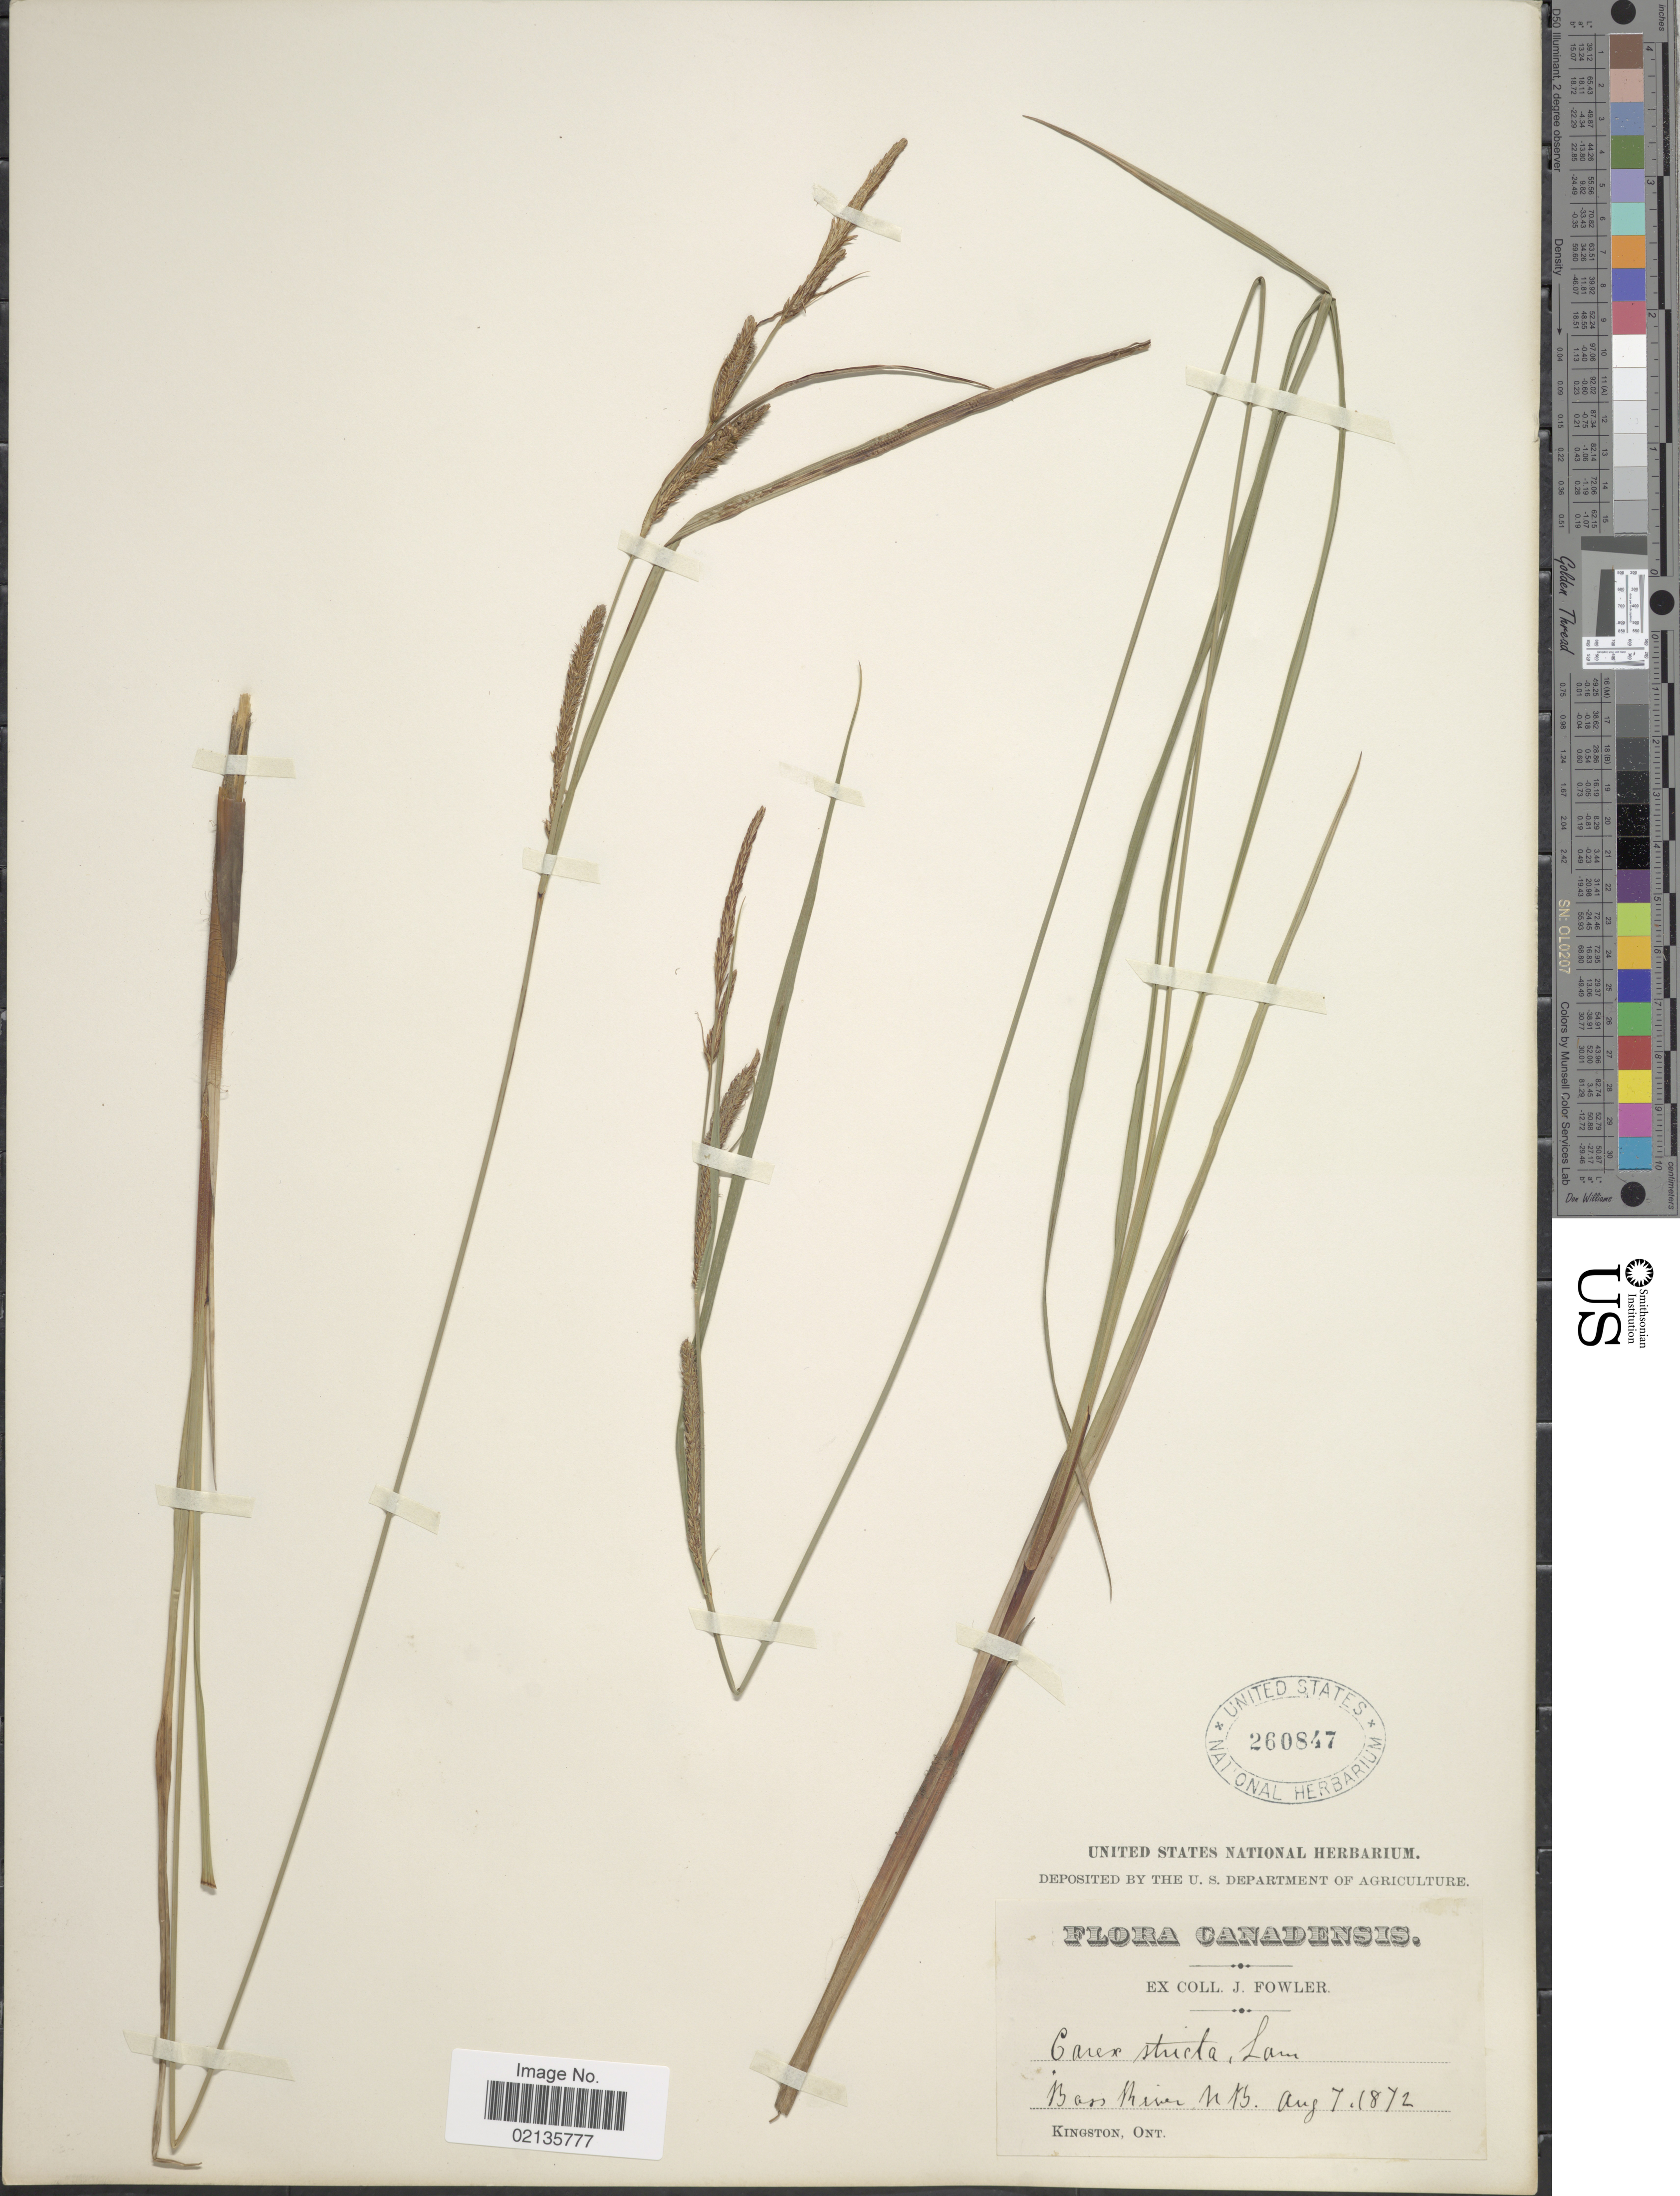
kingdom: Plantae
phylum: Tracheophyta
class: Liliopsida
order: Poales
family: Cyperaceae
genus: Carex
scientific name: Carex stricta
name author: Lam.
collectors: J. P. Fowler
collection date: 1872-08-07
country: Canada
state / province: New Brunswick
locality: Bass River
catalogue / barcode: US 260847